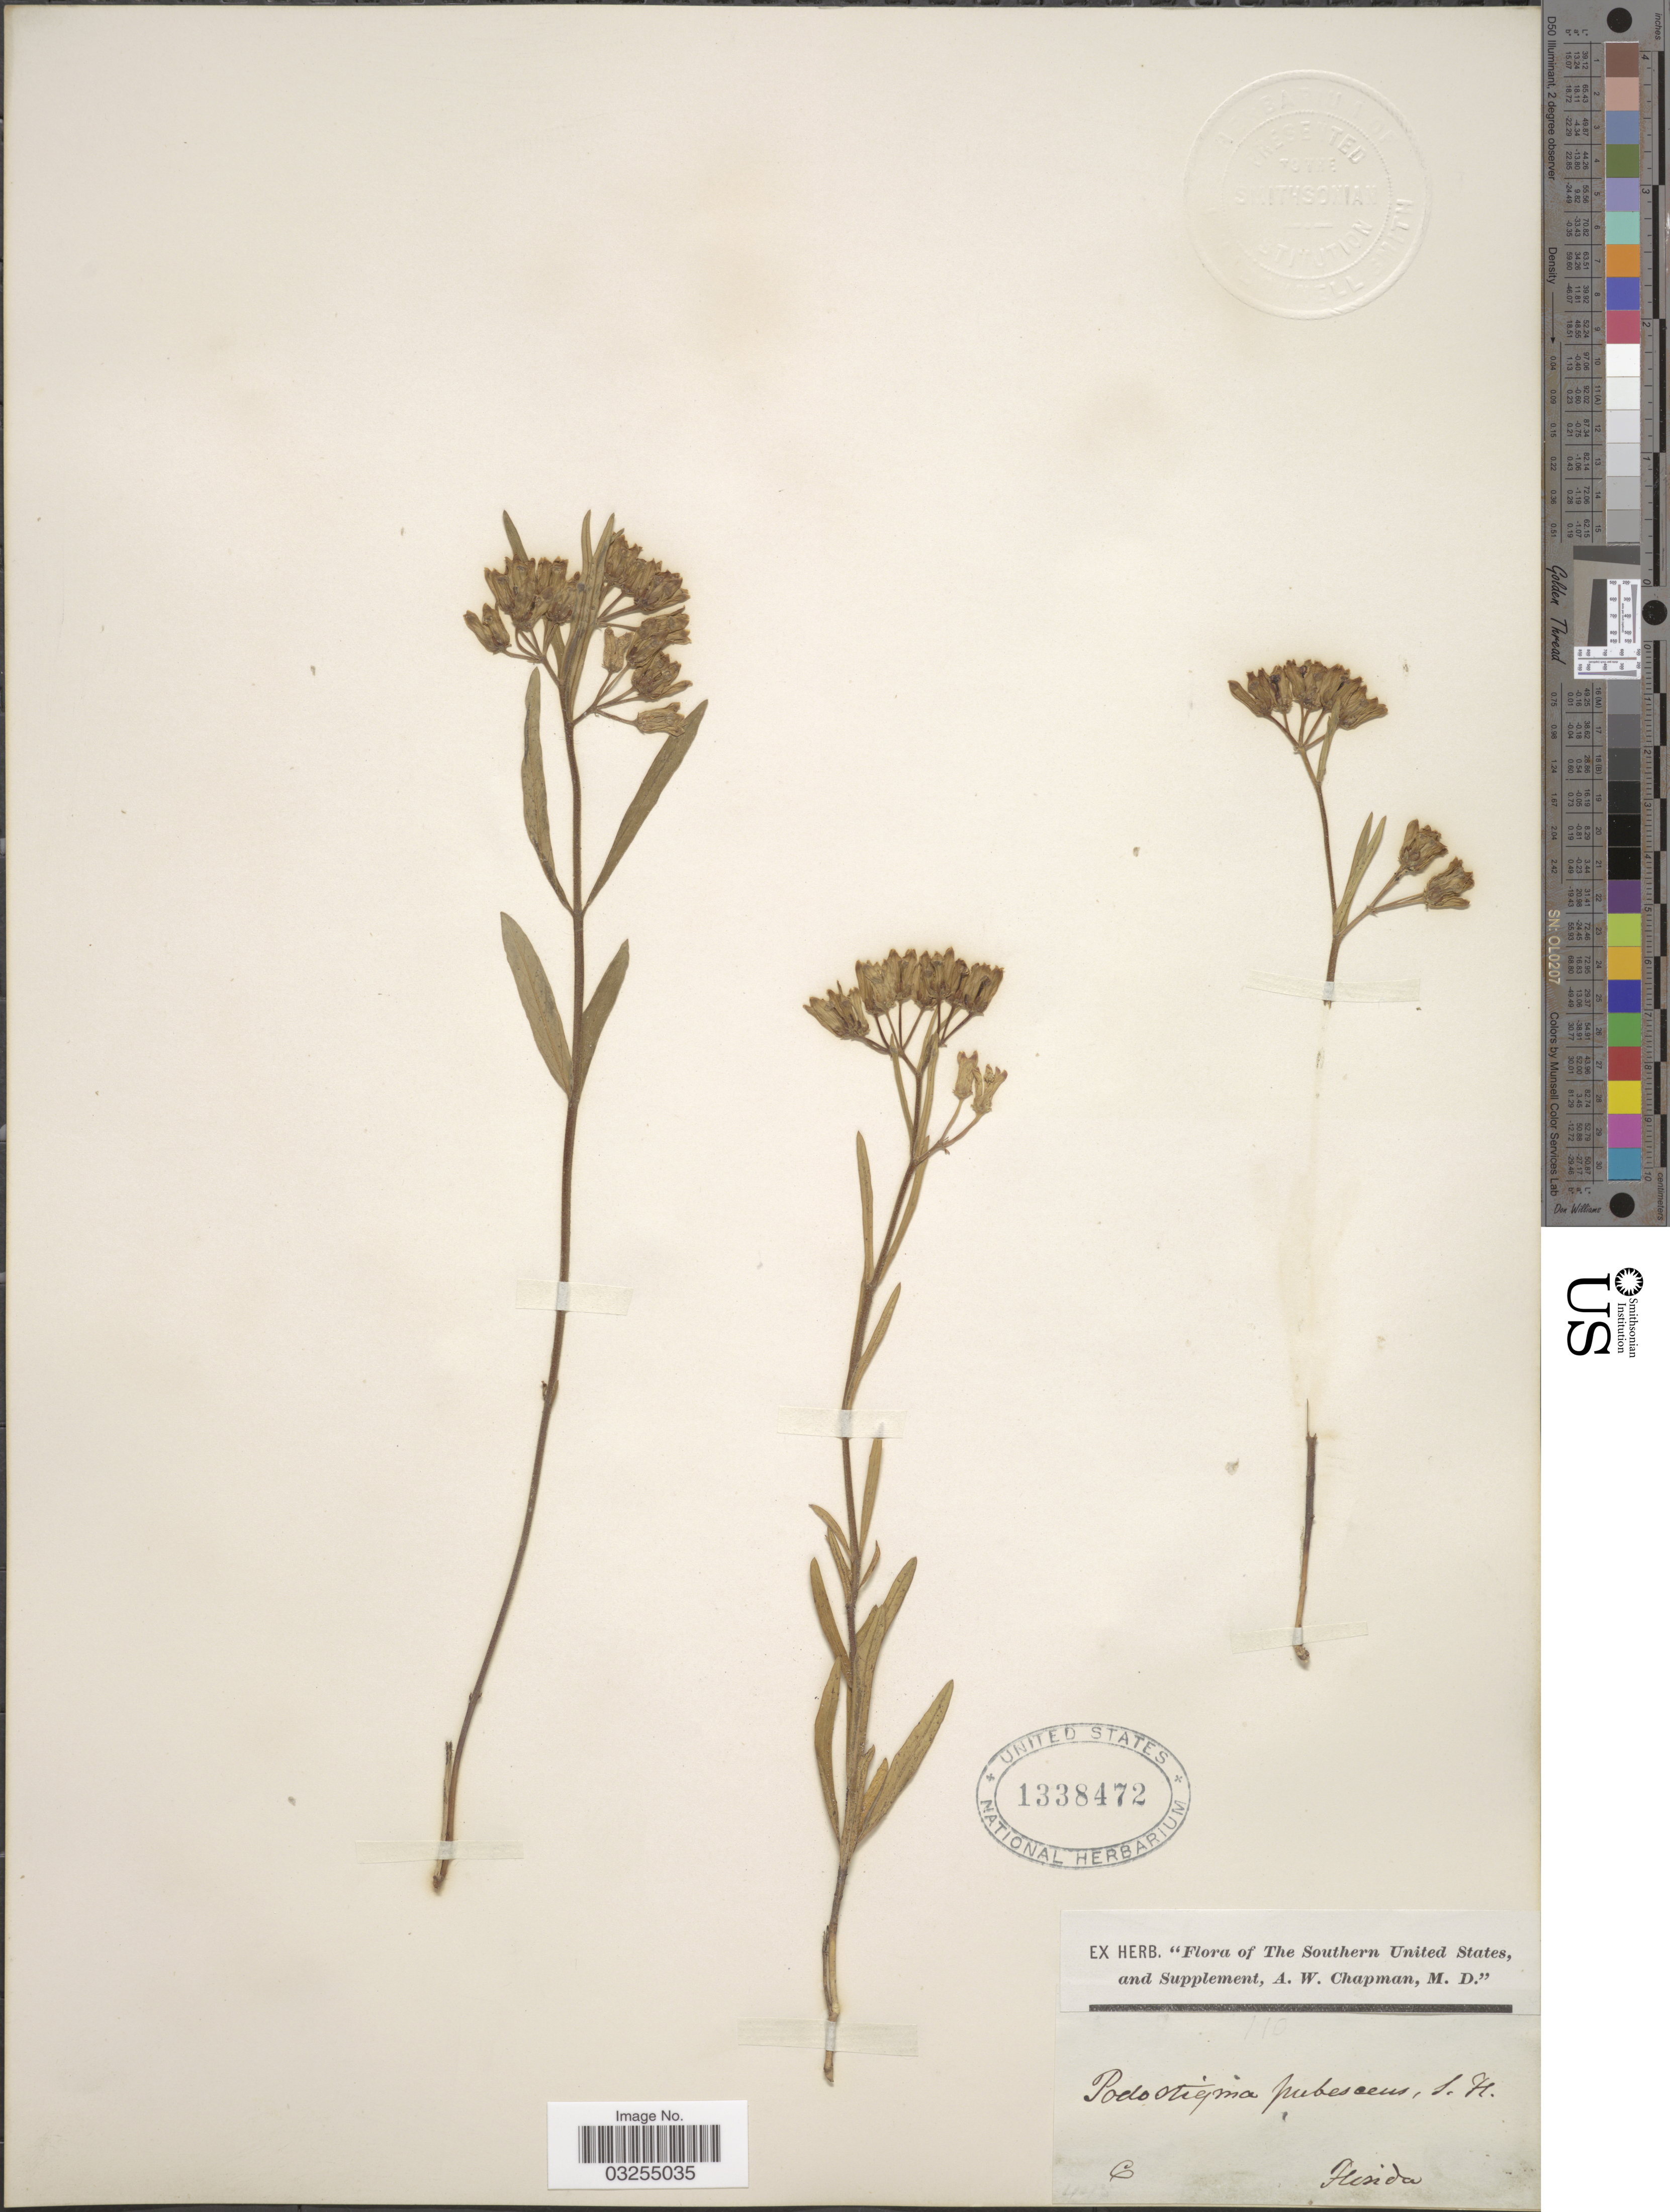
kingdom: Plantae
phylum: Tracheophyta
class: Magnoliopsida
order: Gentianales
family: Apocynaceae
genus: Asclepias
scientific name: Asclepias pedicellata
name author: Walter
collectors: A. W. Chapman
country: United States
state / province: Florida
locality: The Southern United States, and Supplement.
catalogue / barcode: US 1338472